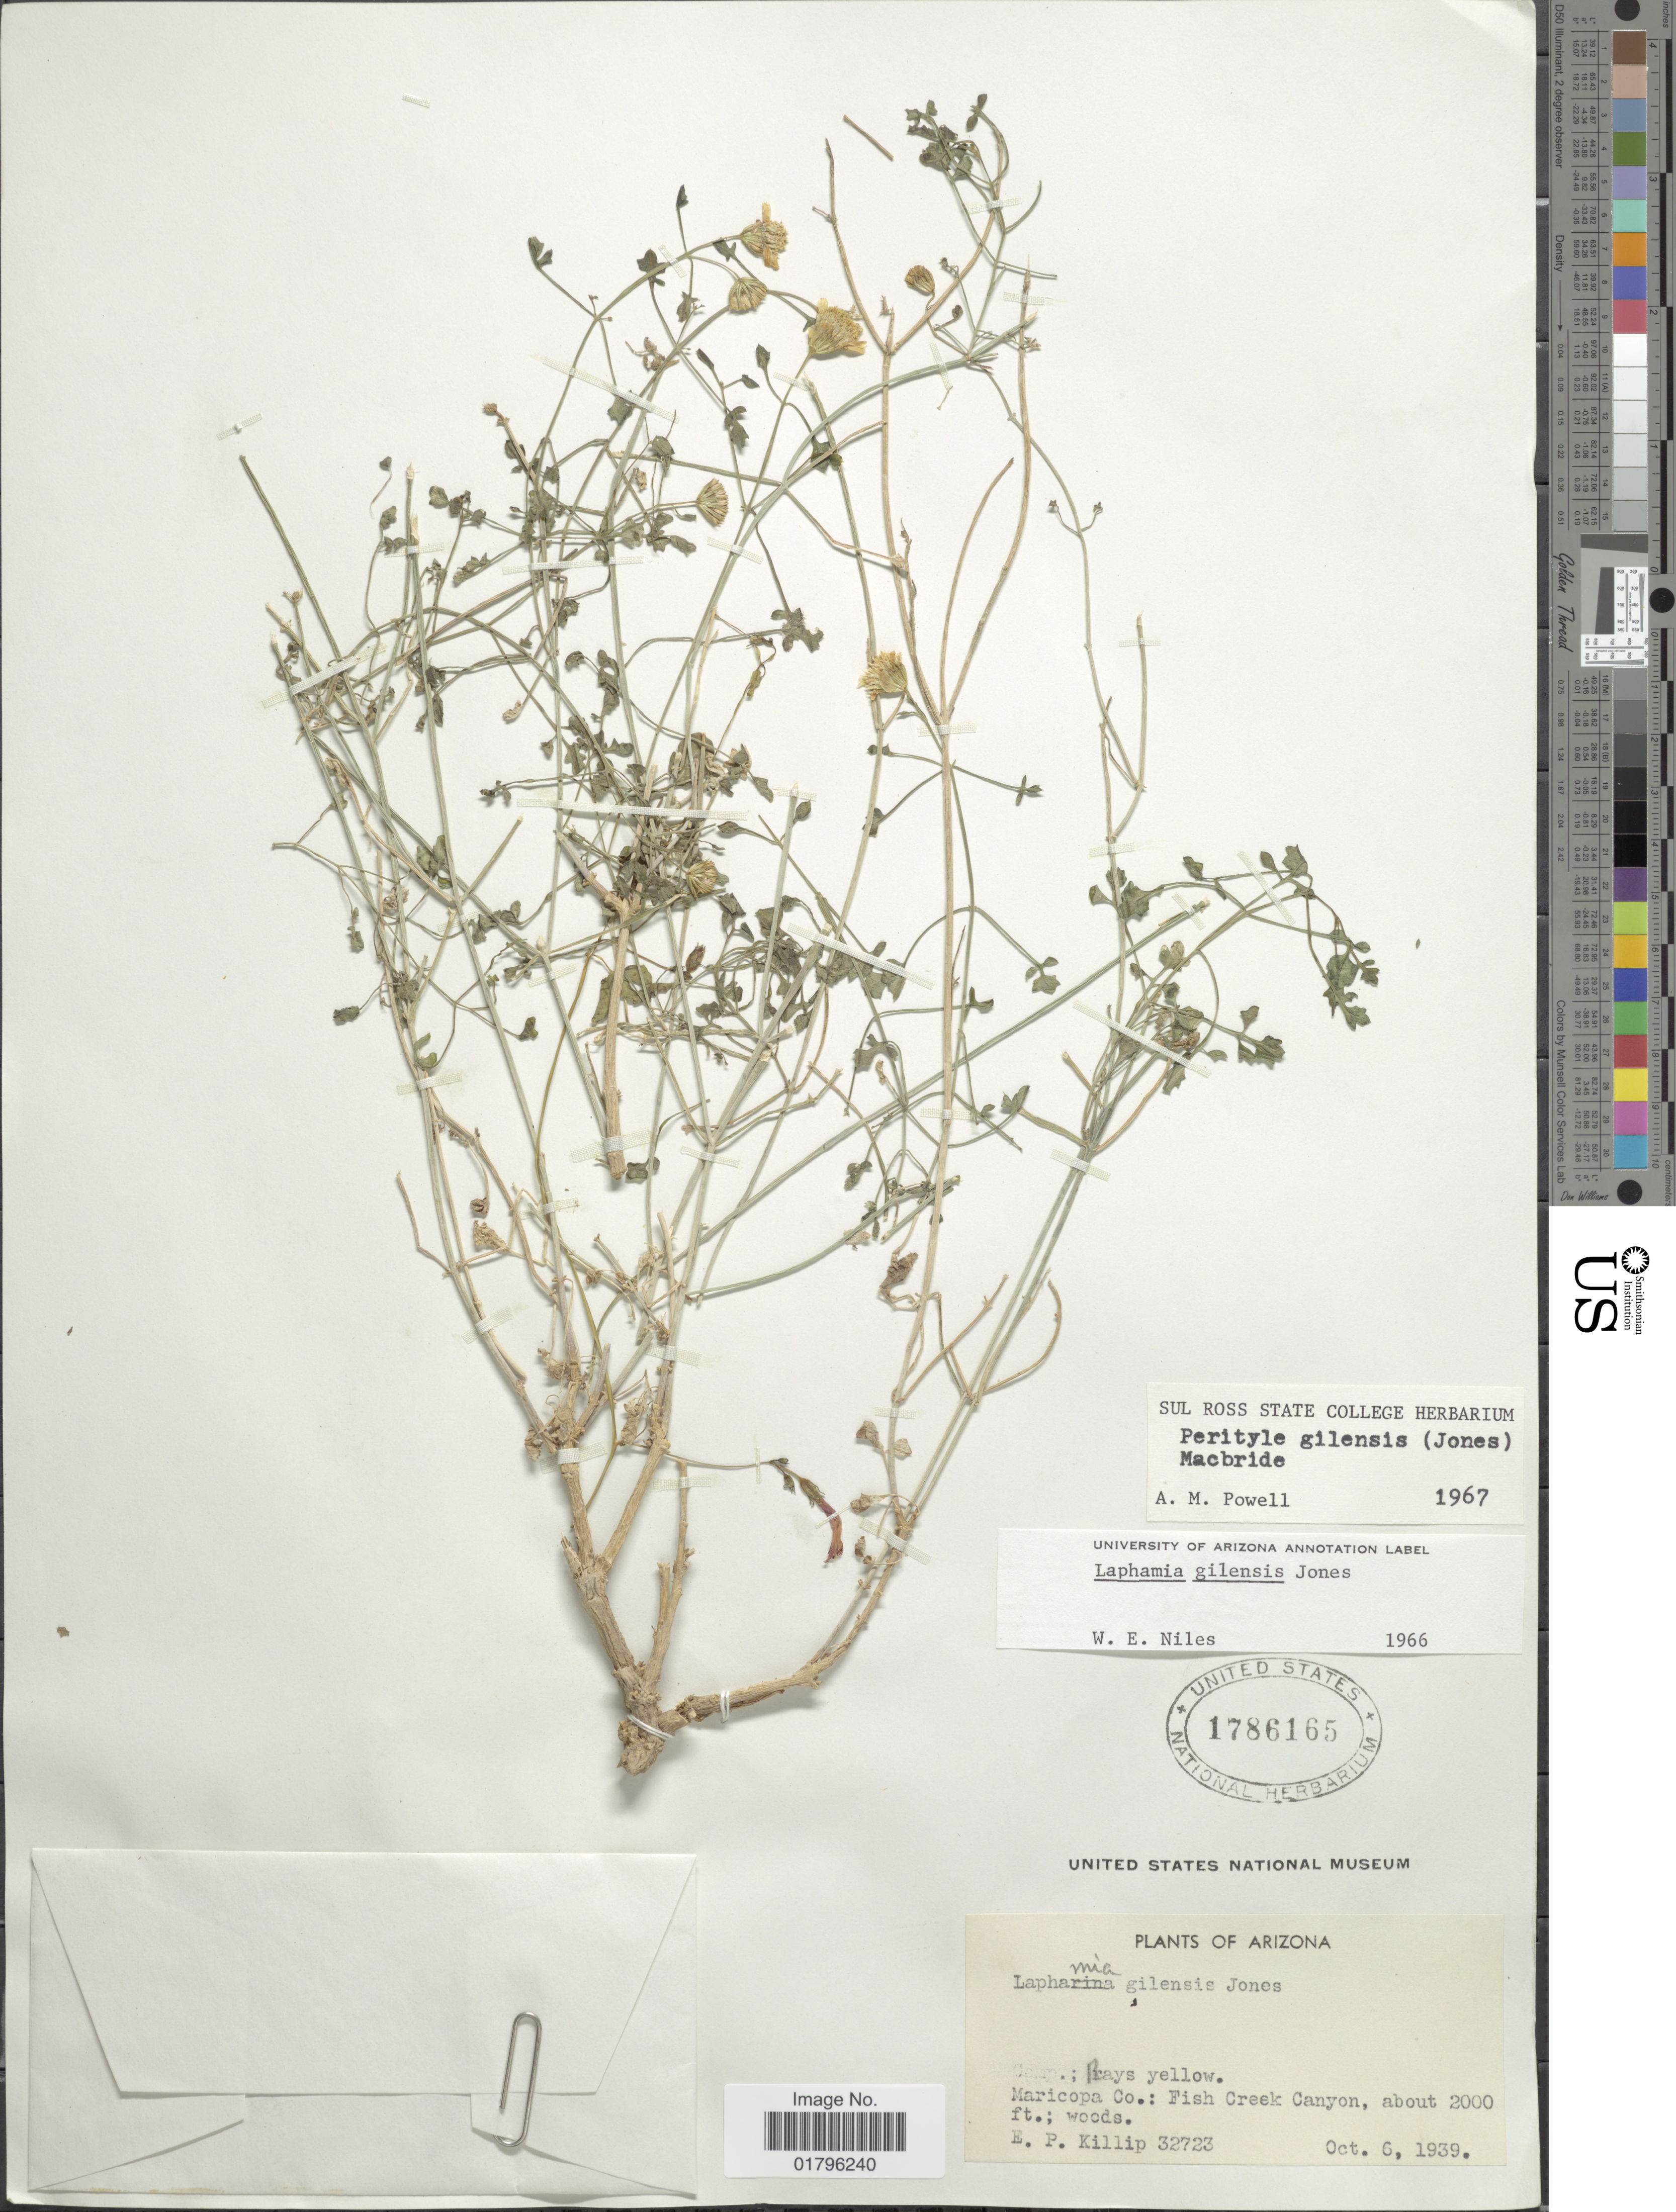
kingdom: Plantae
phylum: Tracheophyta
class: Magnoliopsida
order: Asterales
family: Asteraceae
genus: Perityle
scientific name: Perityle gilensis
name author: (M.E. Jones) J.F. Macbr.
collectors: E. P. Killip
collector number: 32723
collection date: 1939-10-06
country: United States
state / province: Arizona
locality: Maricopa Co.: Fish Creek Canyon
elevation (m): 610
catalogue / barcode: US 1786165